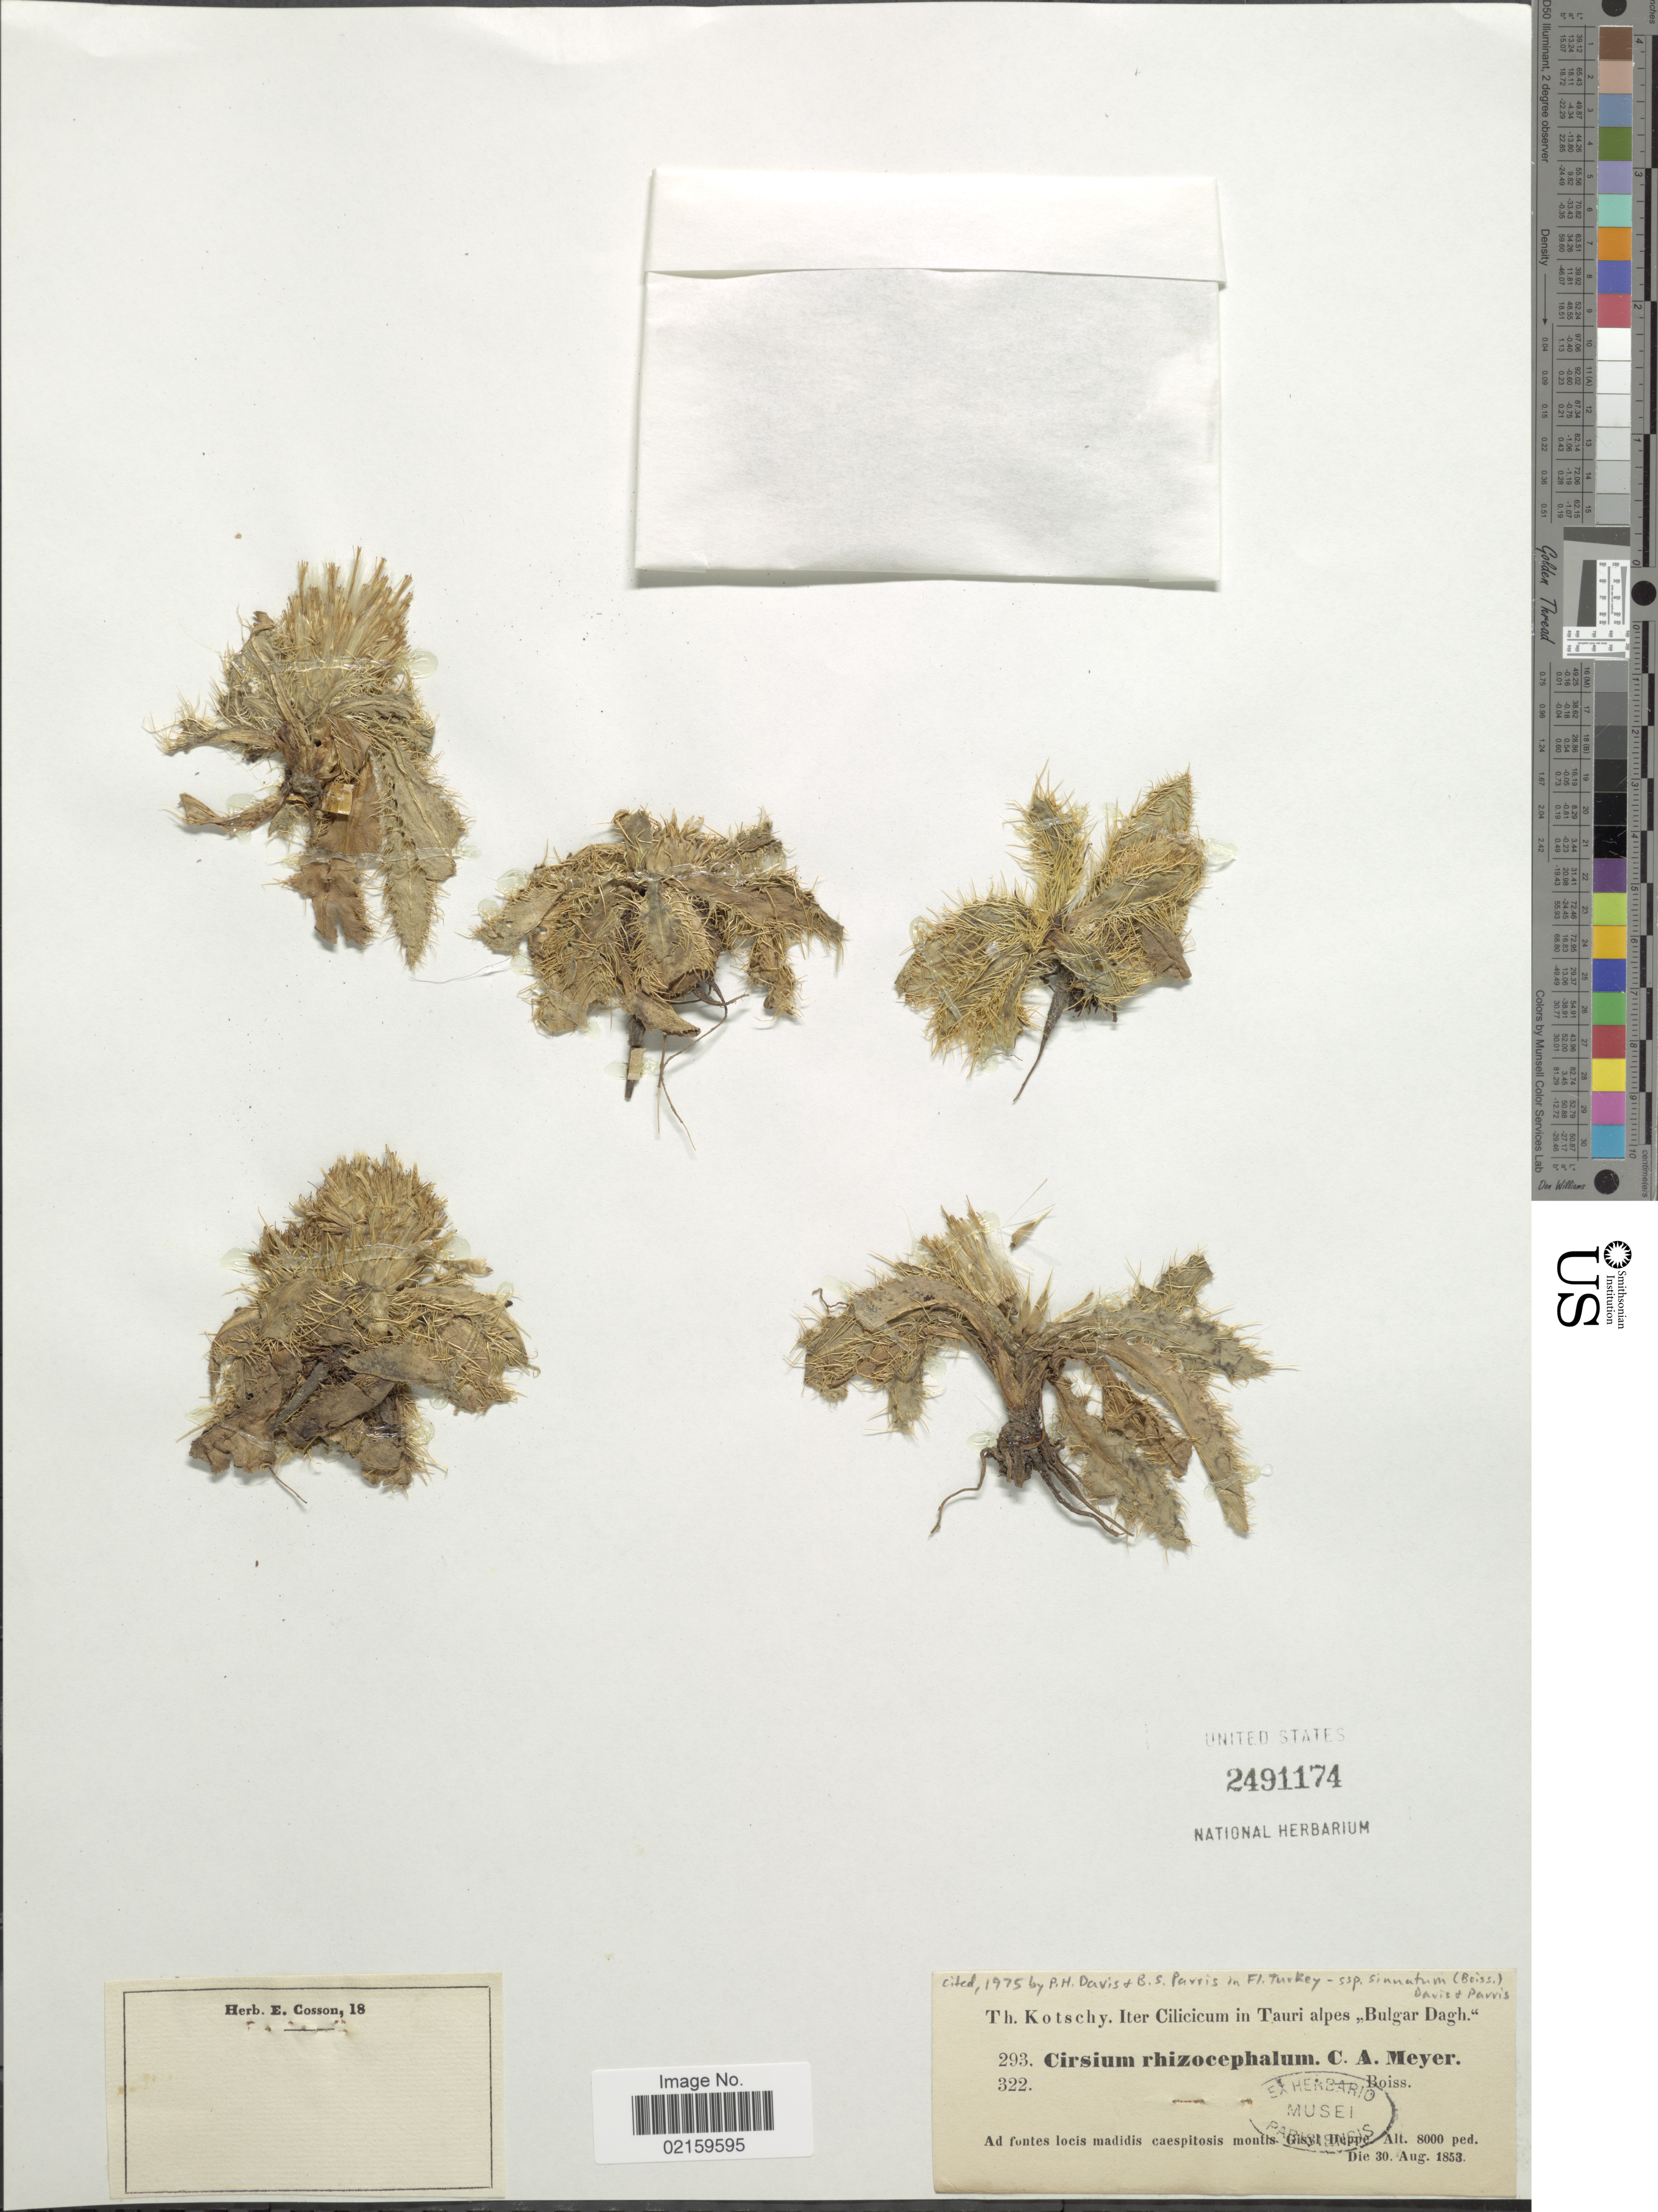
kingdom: Plantae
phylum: Tracheophyta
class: Magnoliopsida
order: Asterales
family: Asteraceae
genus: Cirsium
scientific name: Cirsium rhizocephalum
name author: C.A. Mey.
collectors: K. G. Kotschy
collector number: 293/322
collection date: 1853-08-30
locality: Ad fontes locis madidis caespitotis montis. Gisyl Heppe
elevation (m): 2438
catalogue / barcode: US 2491174